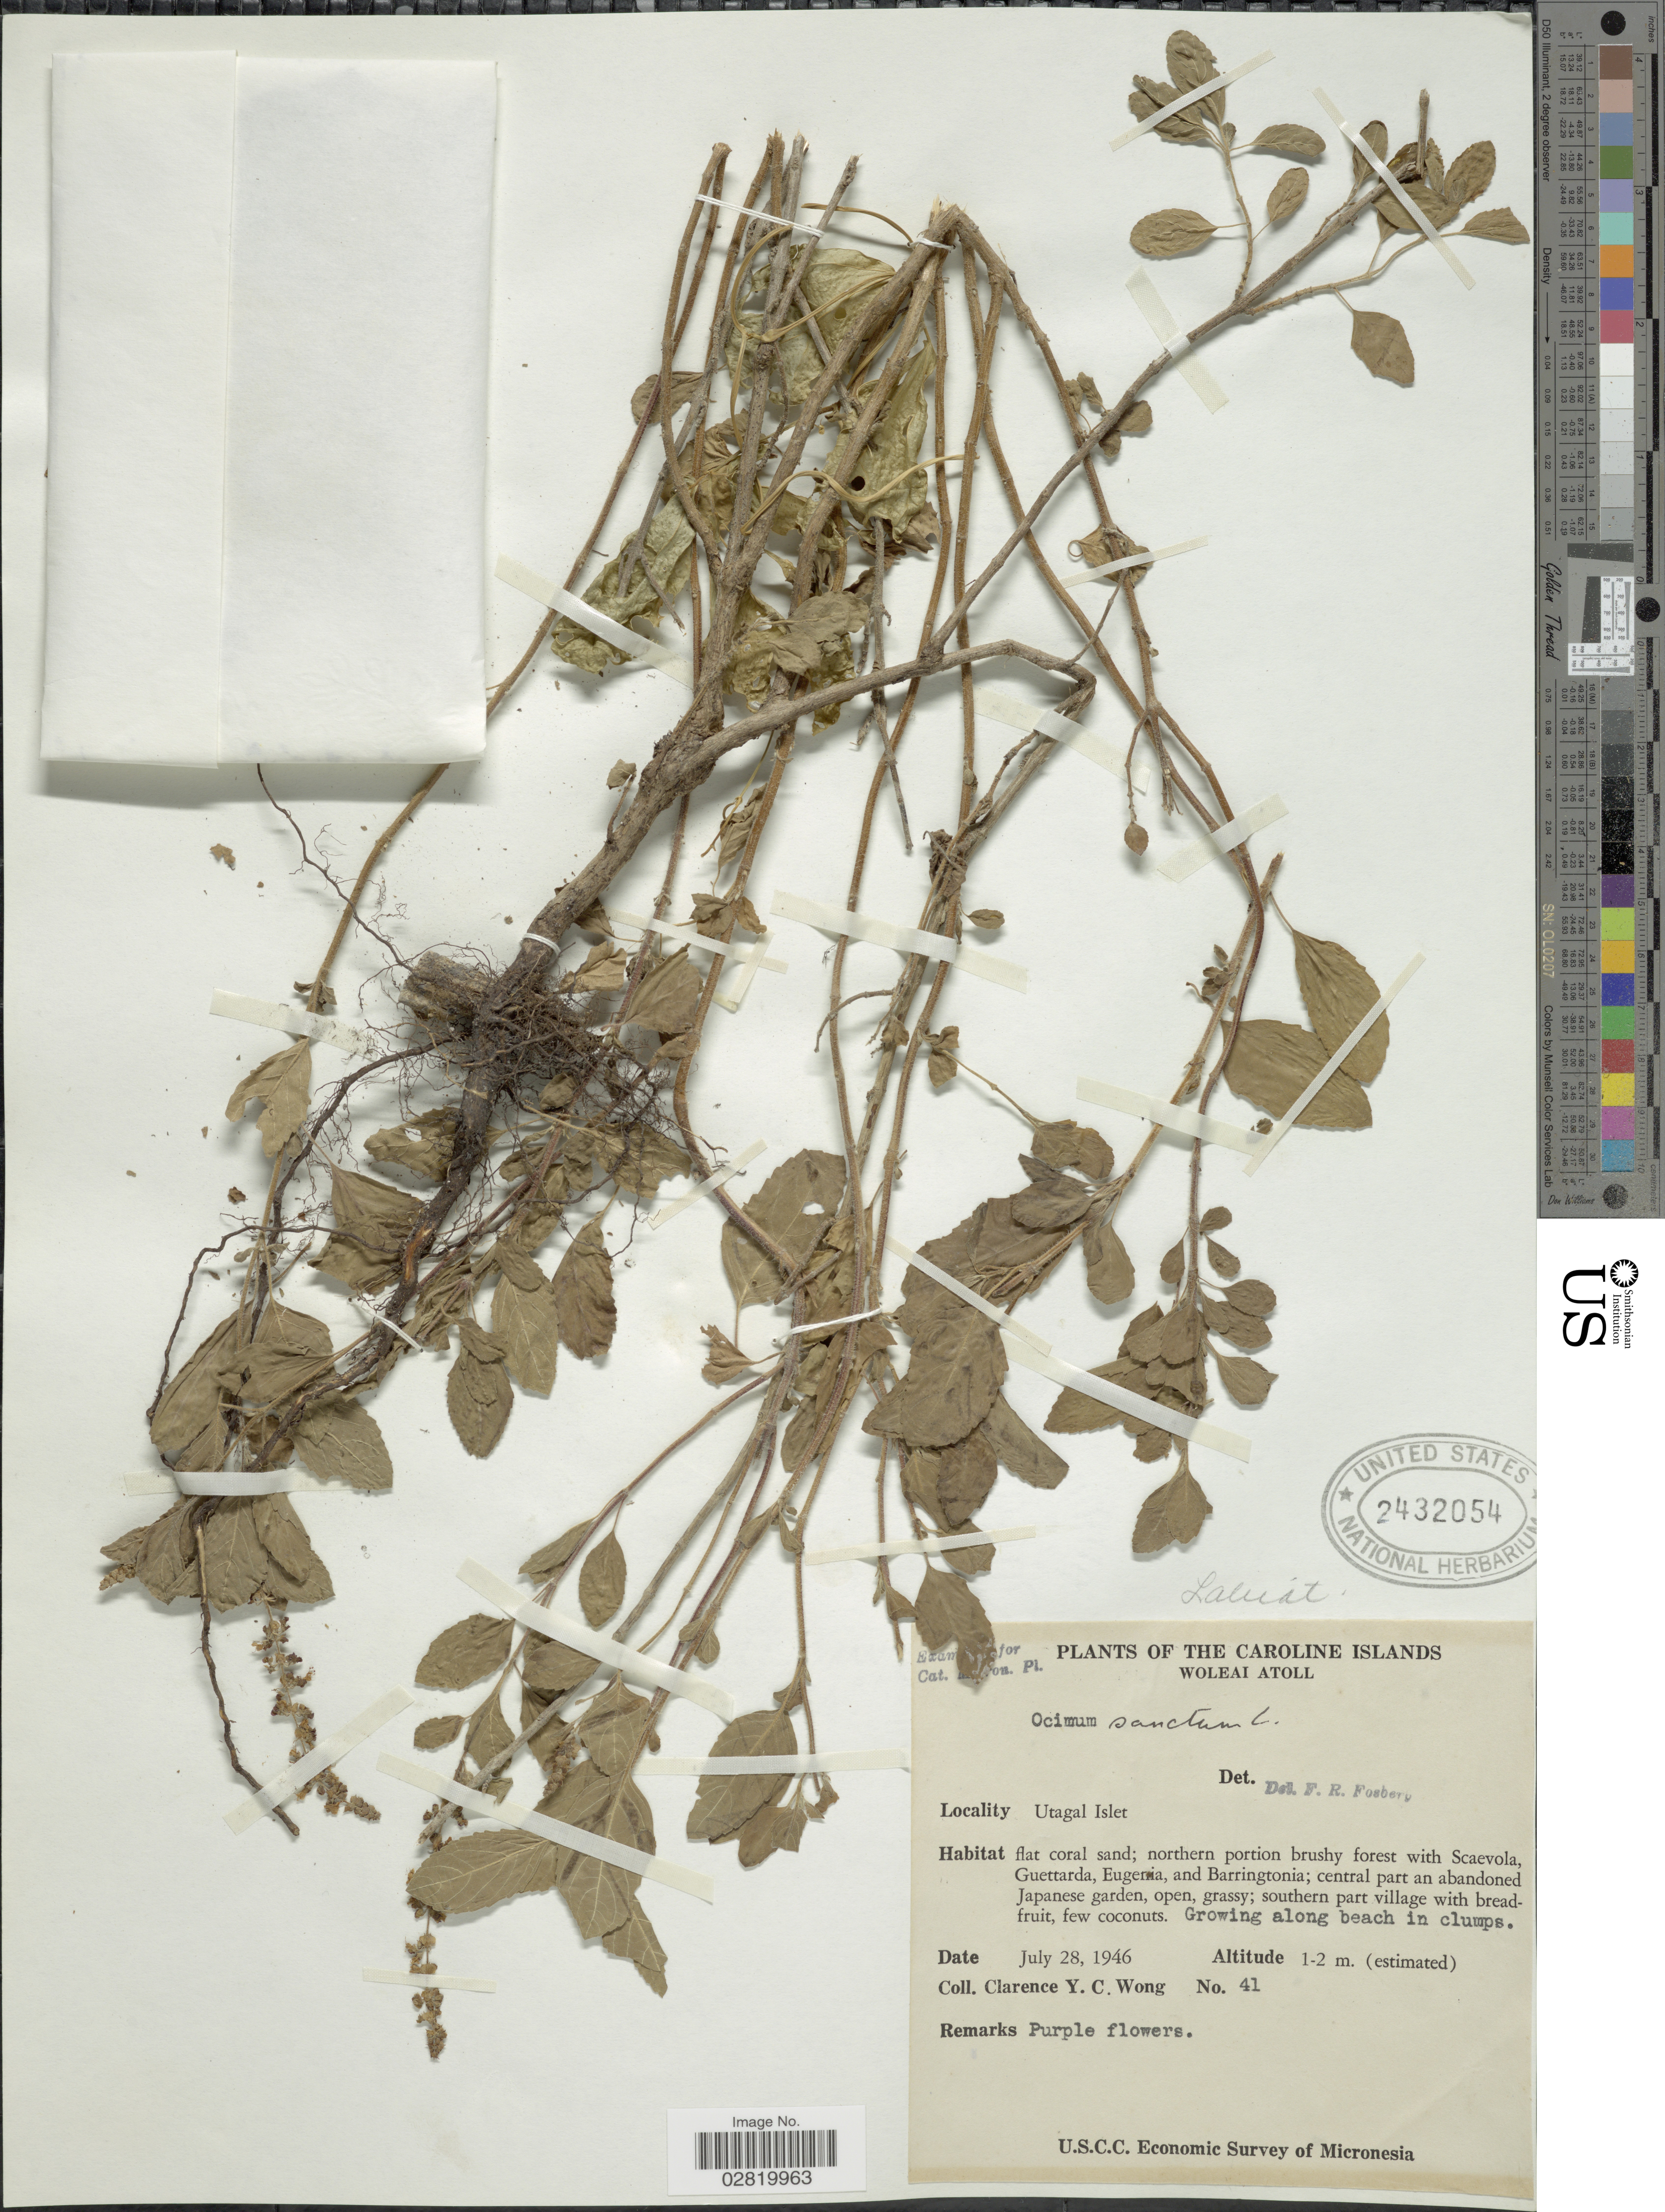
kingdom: Plantae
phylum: Tracheophyta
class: Magnoliopsida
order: Lamiales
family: Lamiaceae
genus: Ocimum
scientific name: Ocimum tenuiflorum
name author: L.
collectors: C. Y. C. Wong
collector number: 41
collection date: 1946-07-28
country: Micronesia, Federated States of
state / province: Yap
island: Woleai Atoll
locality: The Caroline Islands, Woleai Atoll, Utagal Islet, Micronesia.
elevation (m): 1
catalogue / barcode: US 2432054